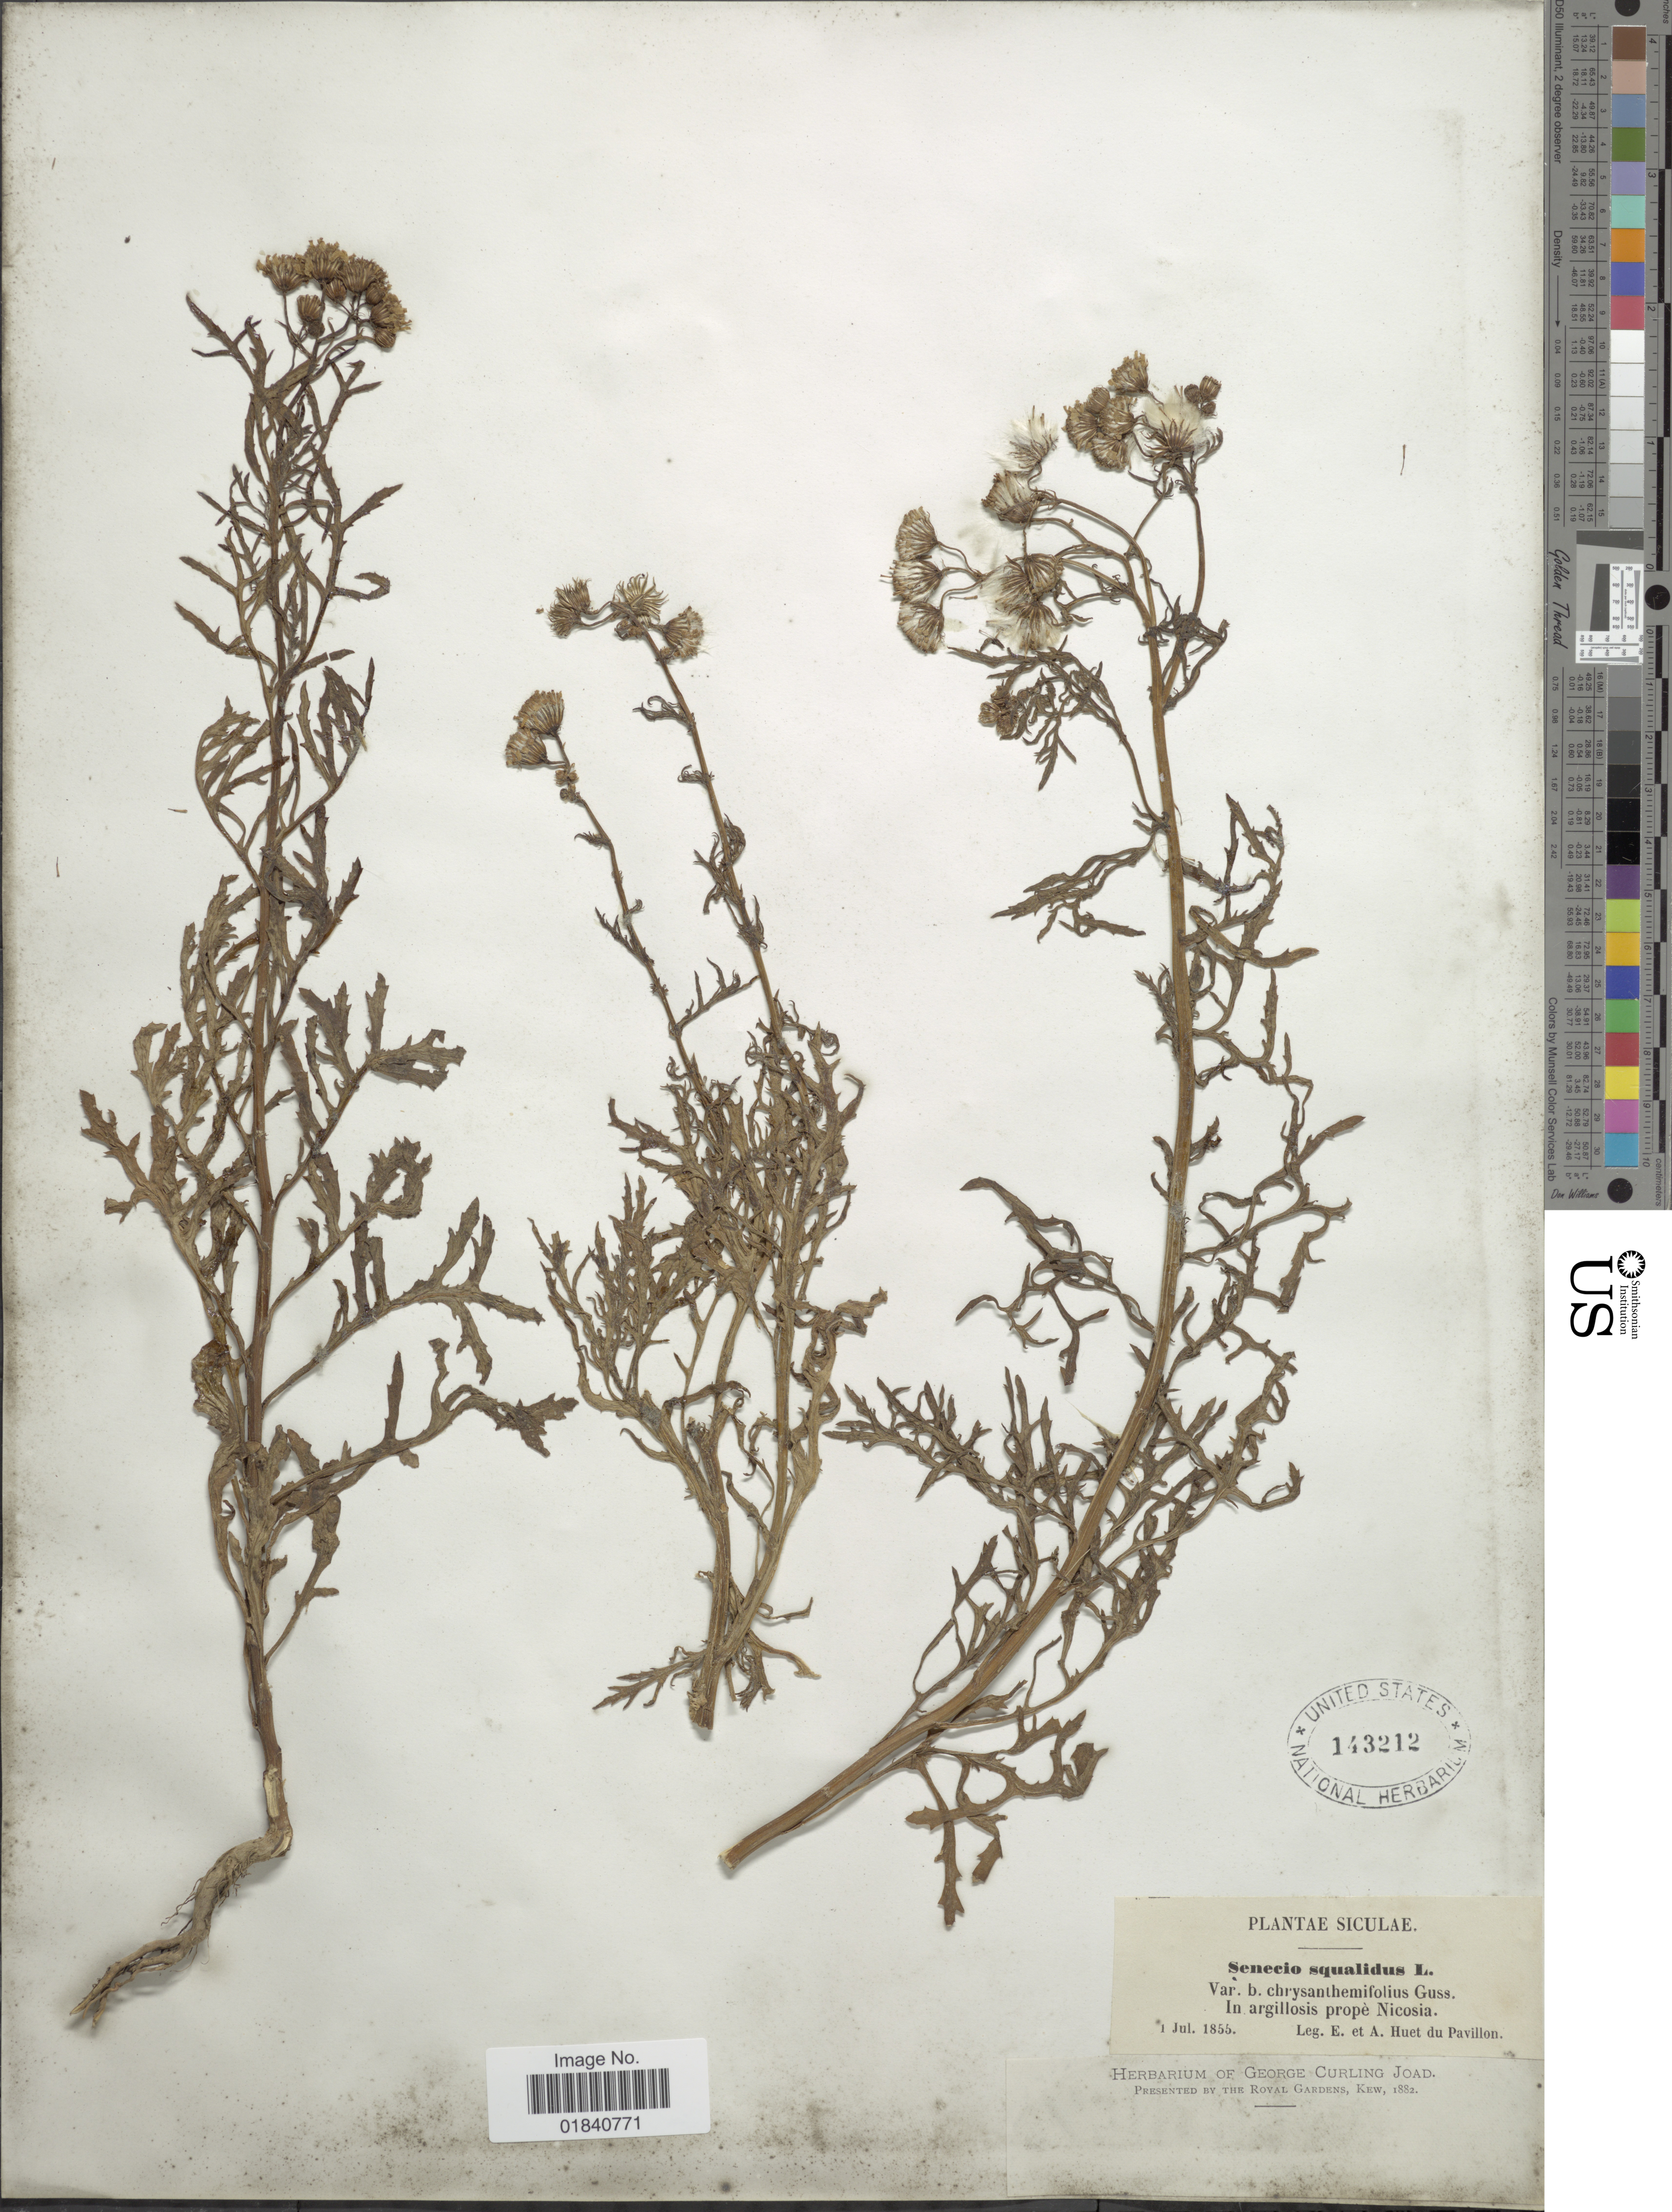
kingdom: Plantae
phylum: Tracheophyta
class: Magnoliopsida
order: Asterales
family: Asteraceae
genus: Senecio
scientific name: Senecio squalidus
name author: L.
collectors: E. Huet du Pavillon & A. Huet du Pavillon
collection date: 1855-07-01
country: Cyprus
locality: Siculae. Nicosia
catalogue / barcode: US 143212